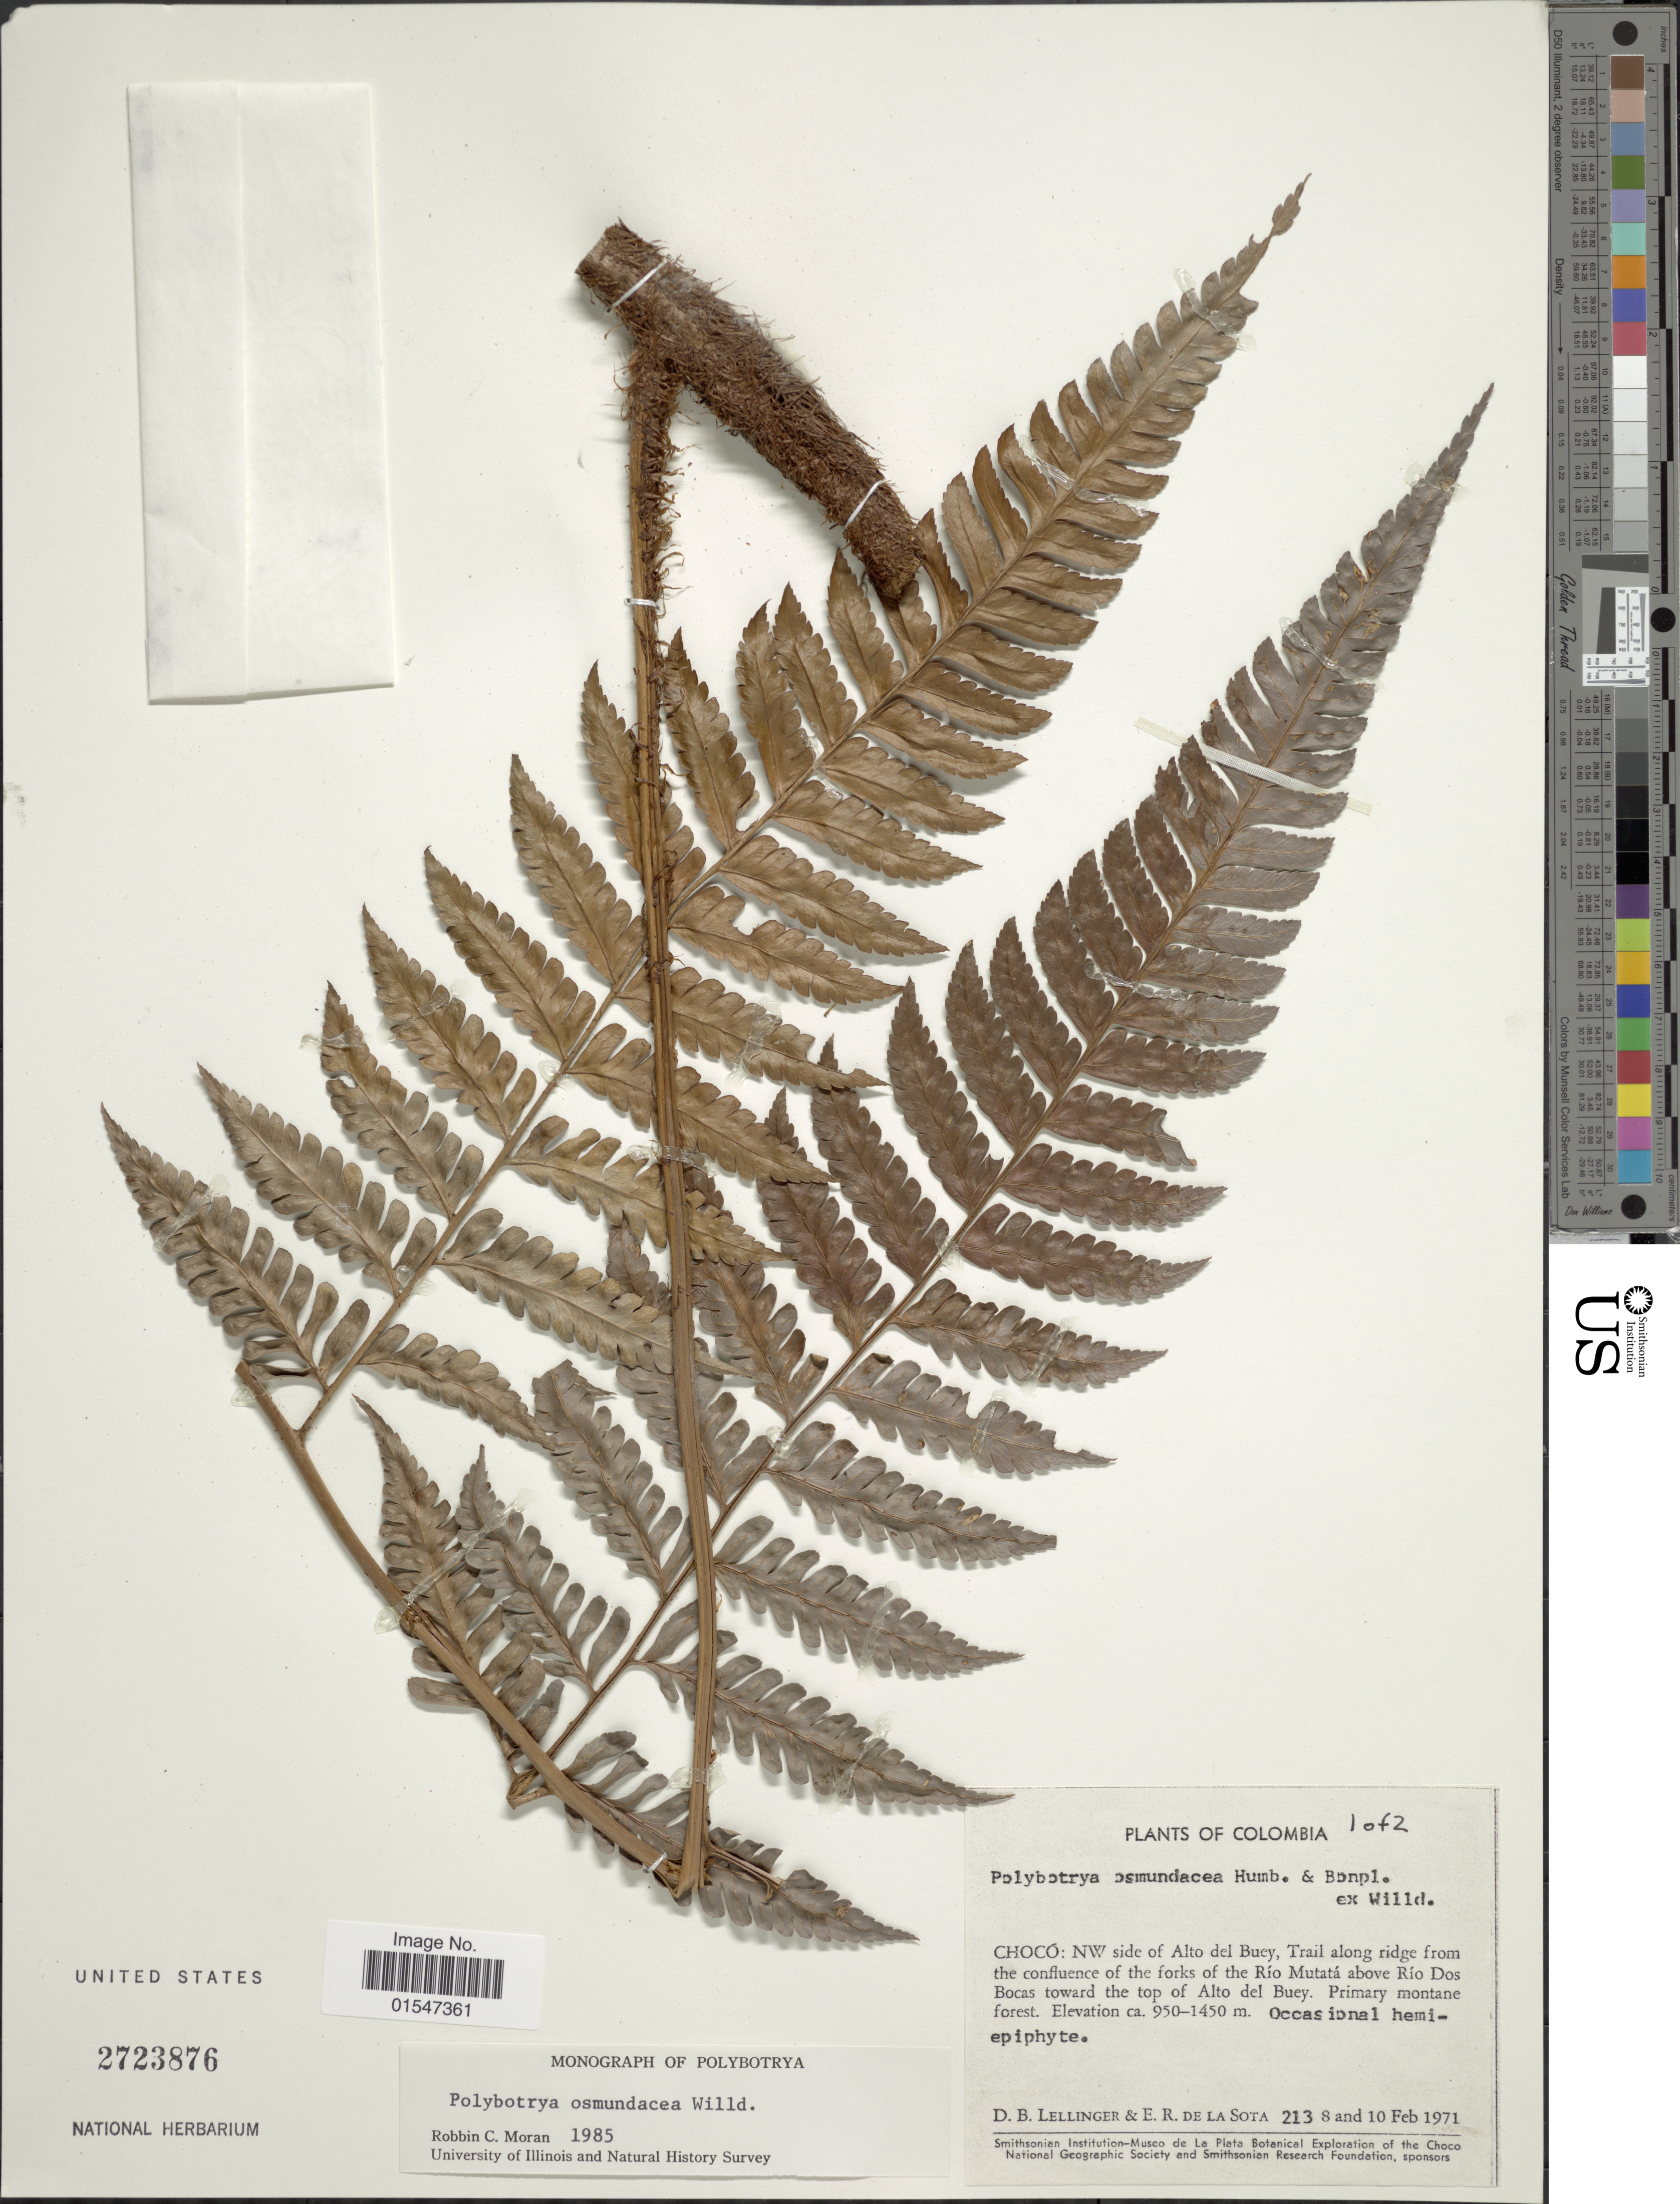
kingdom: Plantae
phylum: Tracheophyta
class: Polypodiopsida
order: Polypodiales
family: Dryopteridaceae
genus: Polybotrya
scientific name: Polybotrya osmundacea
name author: Humb. & Bonpl. ex Willd.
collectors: D. B. Lellinger & E. R. de la Sota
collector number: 250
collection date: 1971-02-08/1971-02-10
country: Colombia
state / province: Chocó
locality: NW side of Alto del Buey, Trail along ridge from the confluence of the forks of the Río Mutatá above the Río Dos Bocas to the top of Alto del Buey.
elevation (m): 950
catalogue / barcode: US 2723876